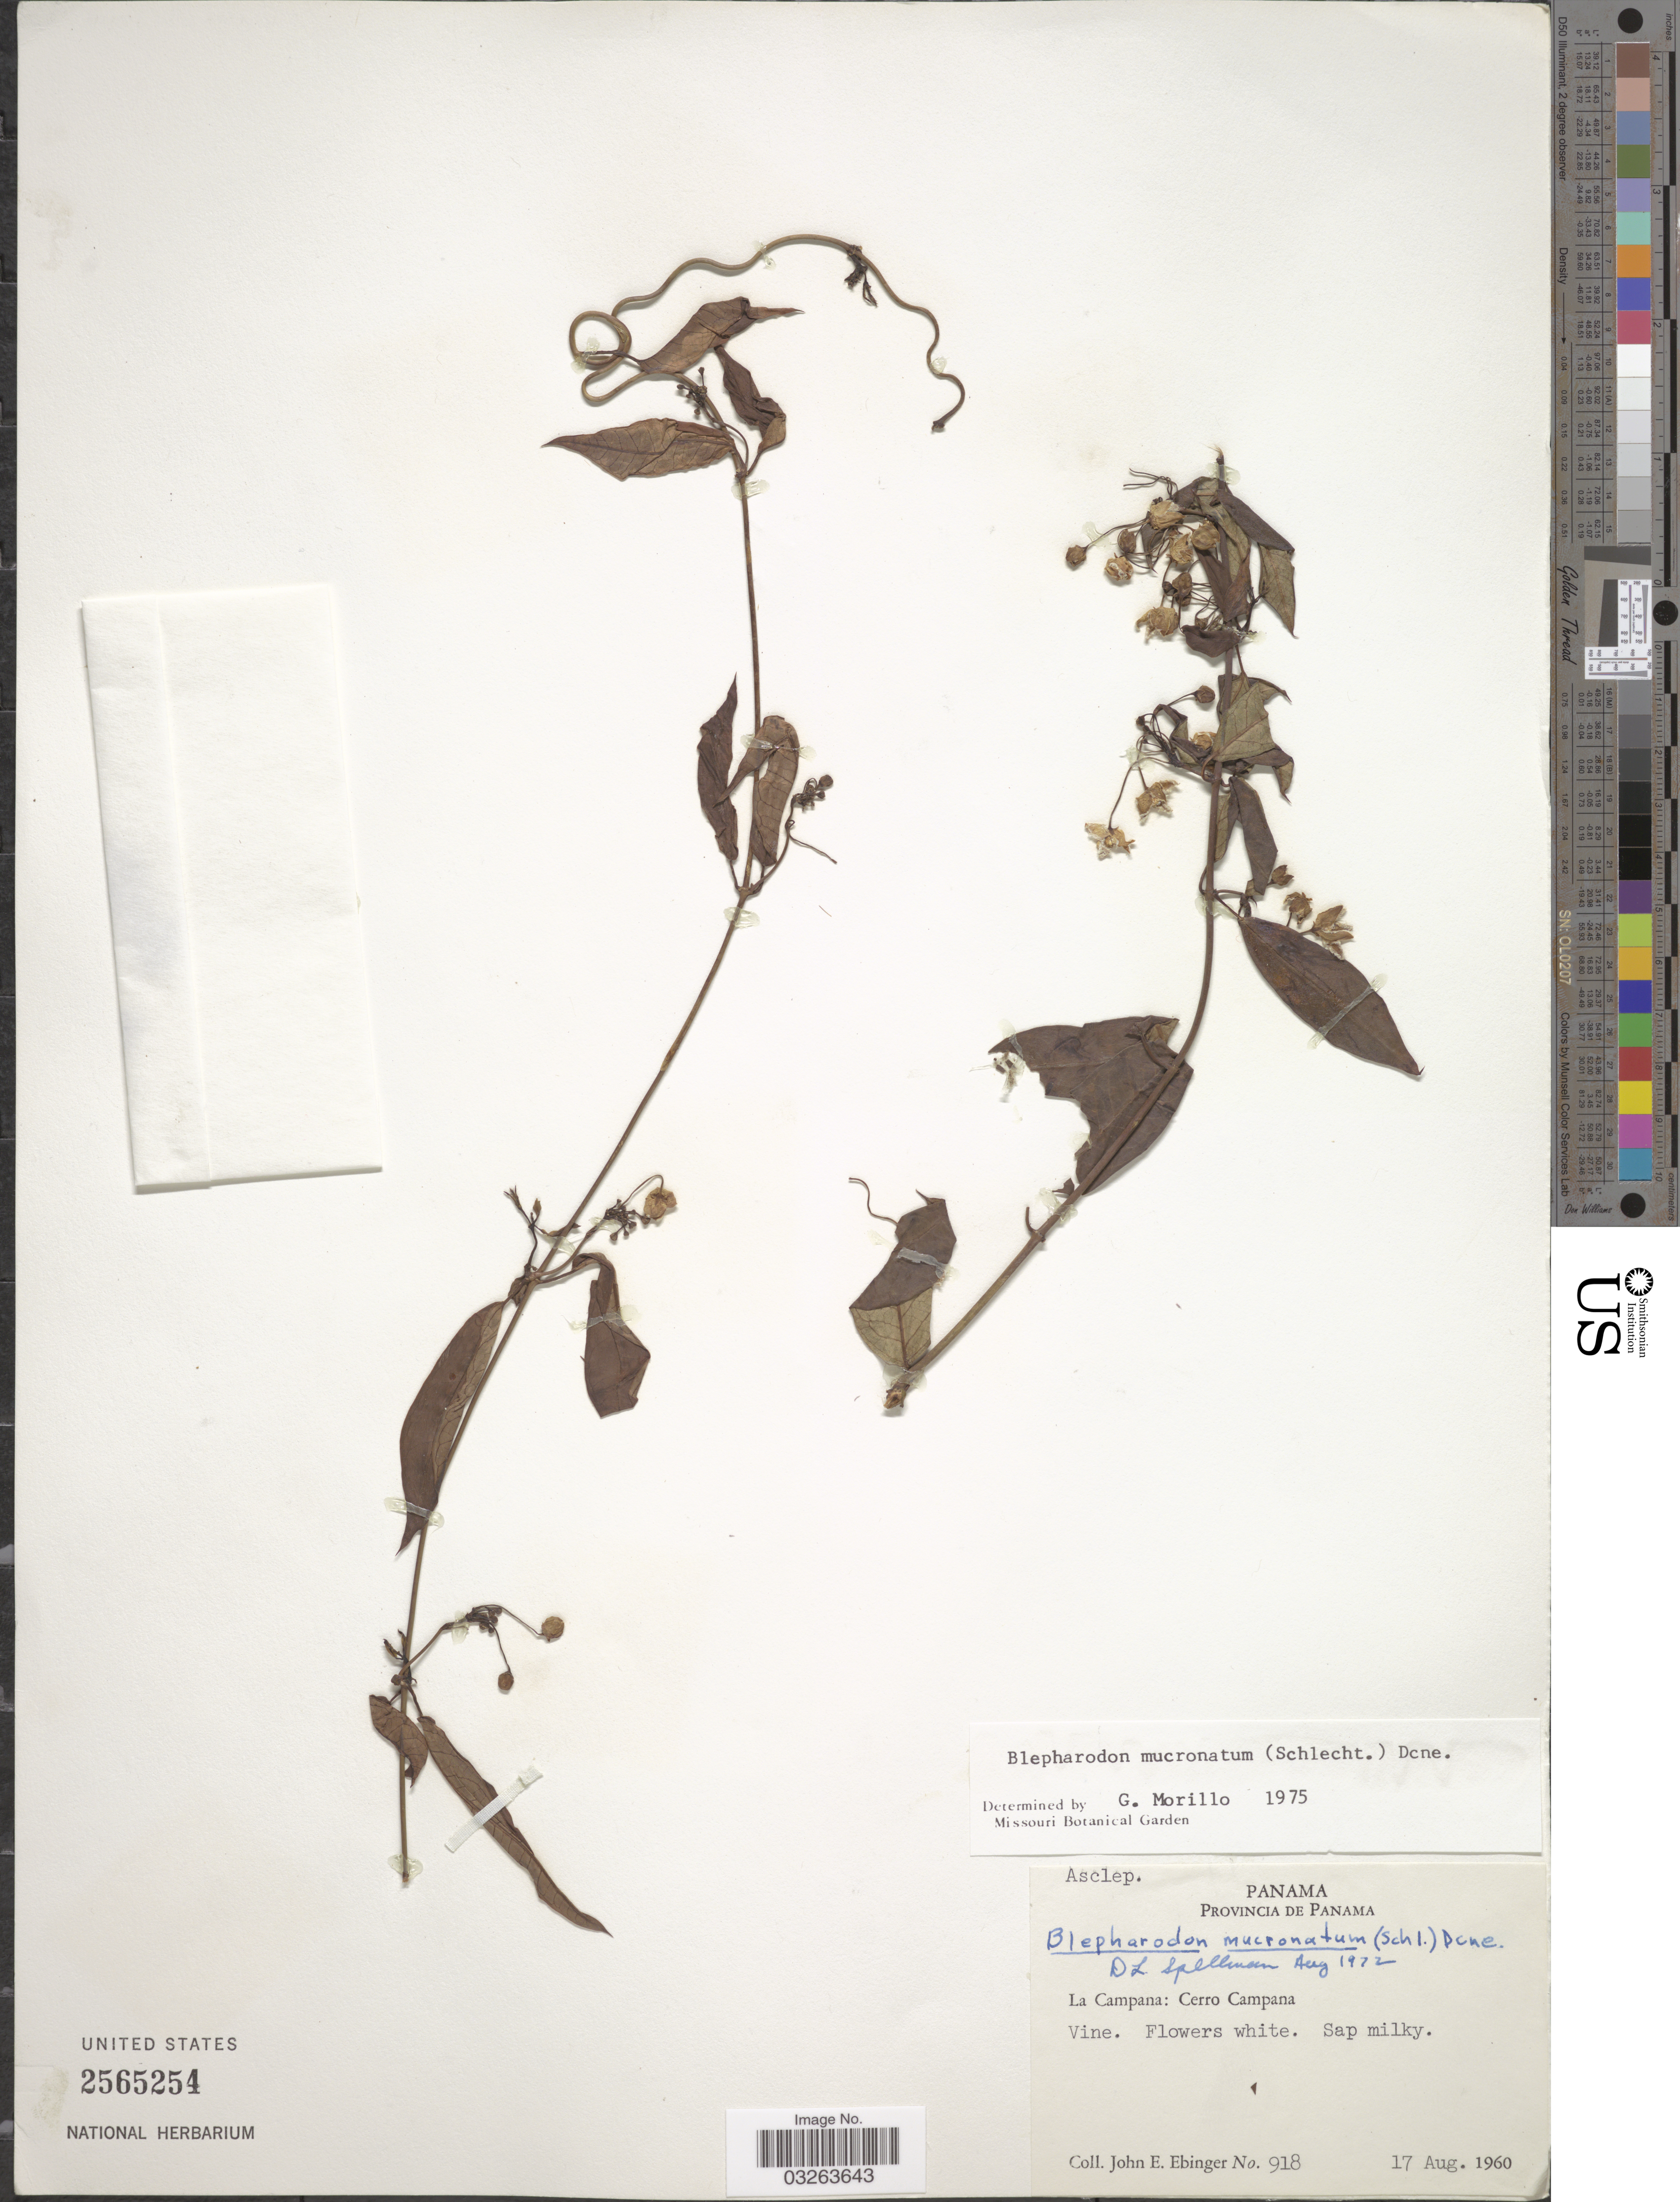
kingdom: Plantae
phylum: Tracheophyta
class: Magnoliopsida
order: Gentianales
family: Apocynaceae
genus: Blepharodon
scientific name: Blepharodon mucronatum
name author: (Schltdl.) Decne.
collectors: J. Ebinger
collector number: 918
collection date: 1960-08-17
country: Panama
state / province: Panamá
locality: La Campana: Cerro Campana.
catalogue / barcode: US 2565254